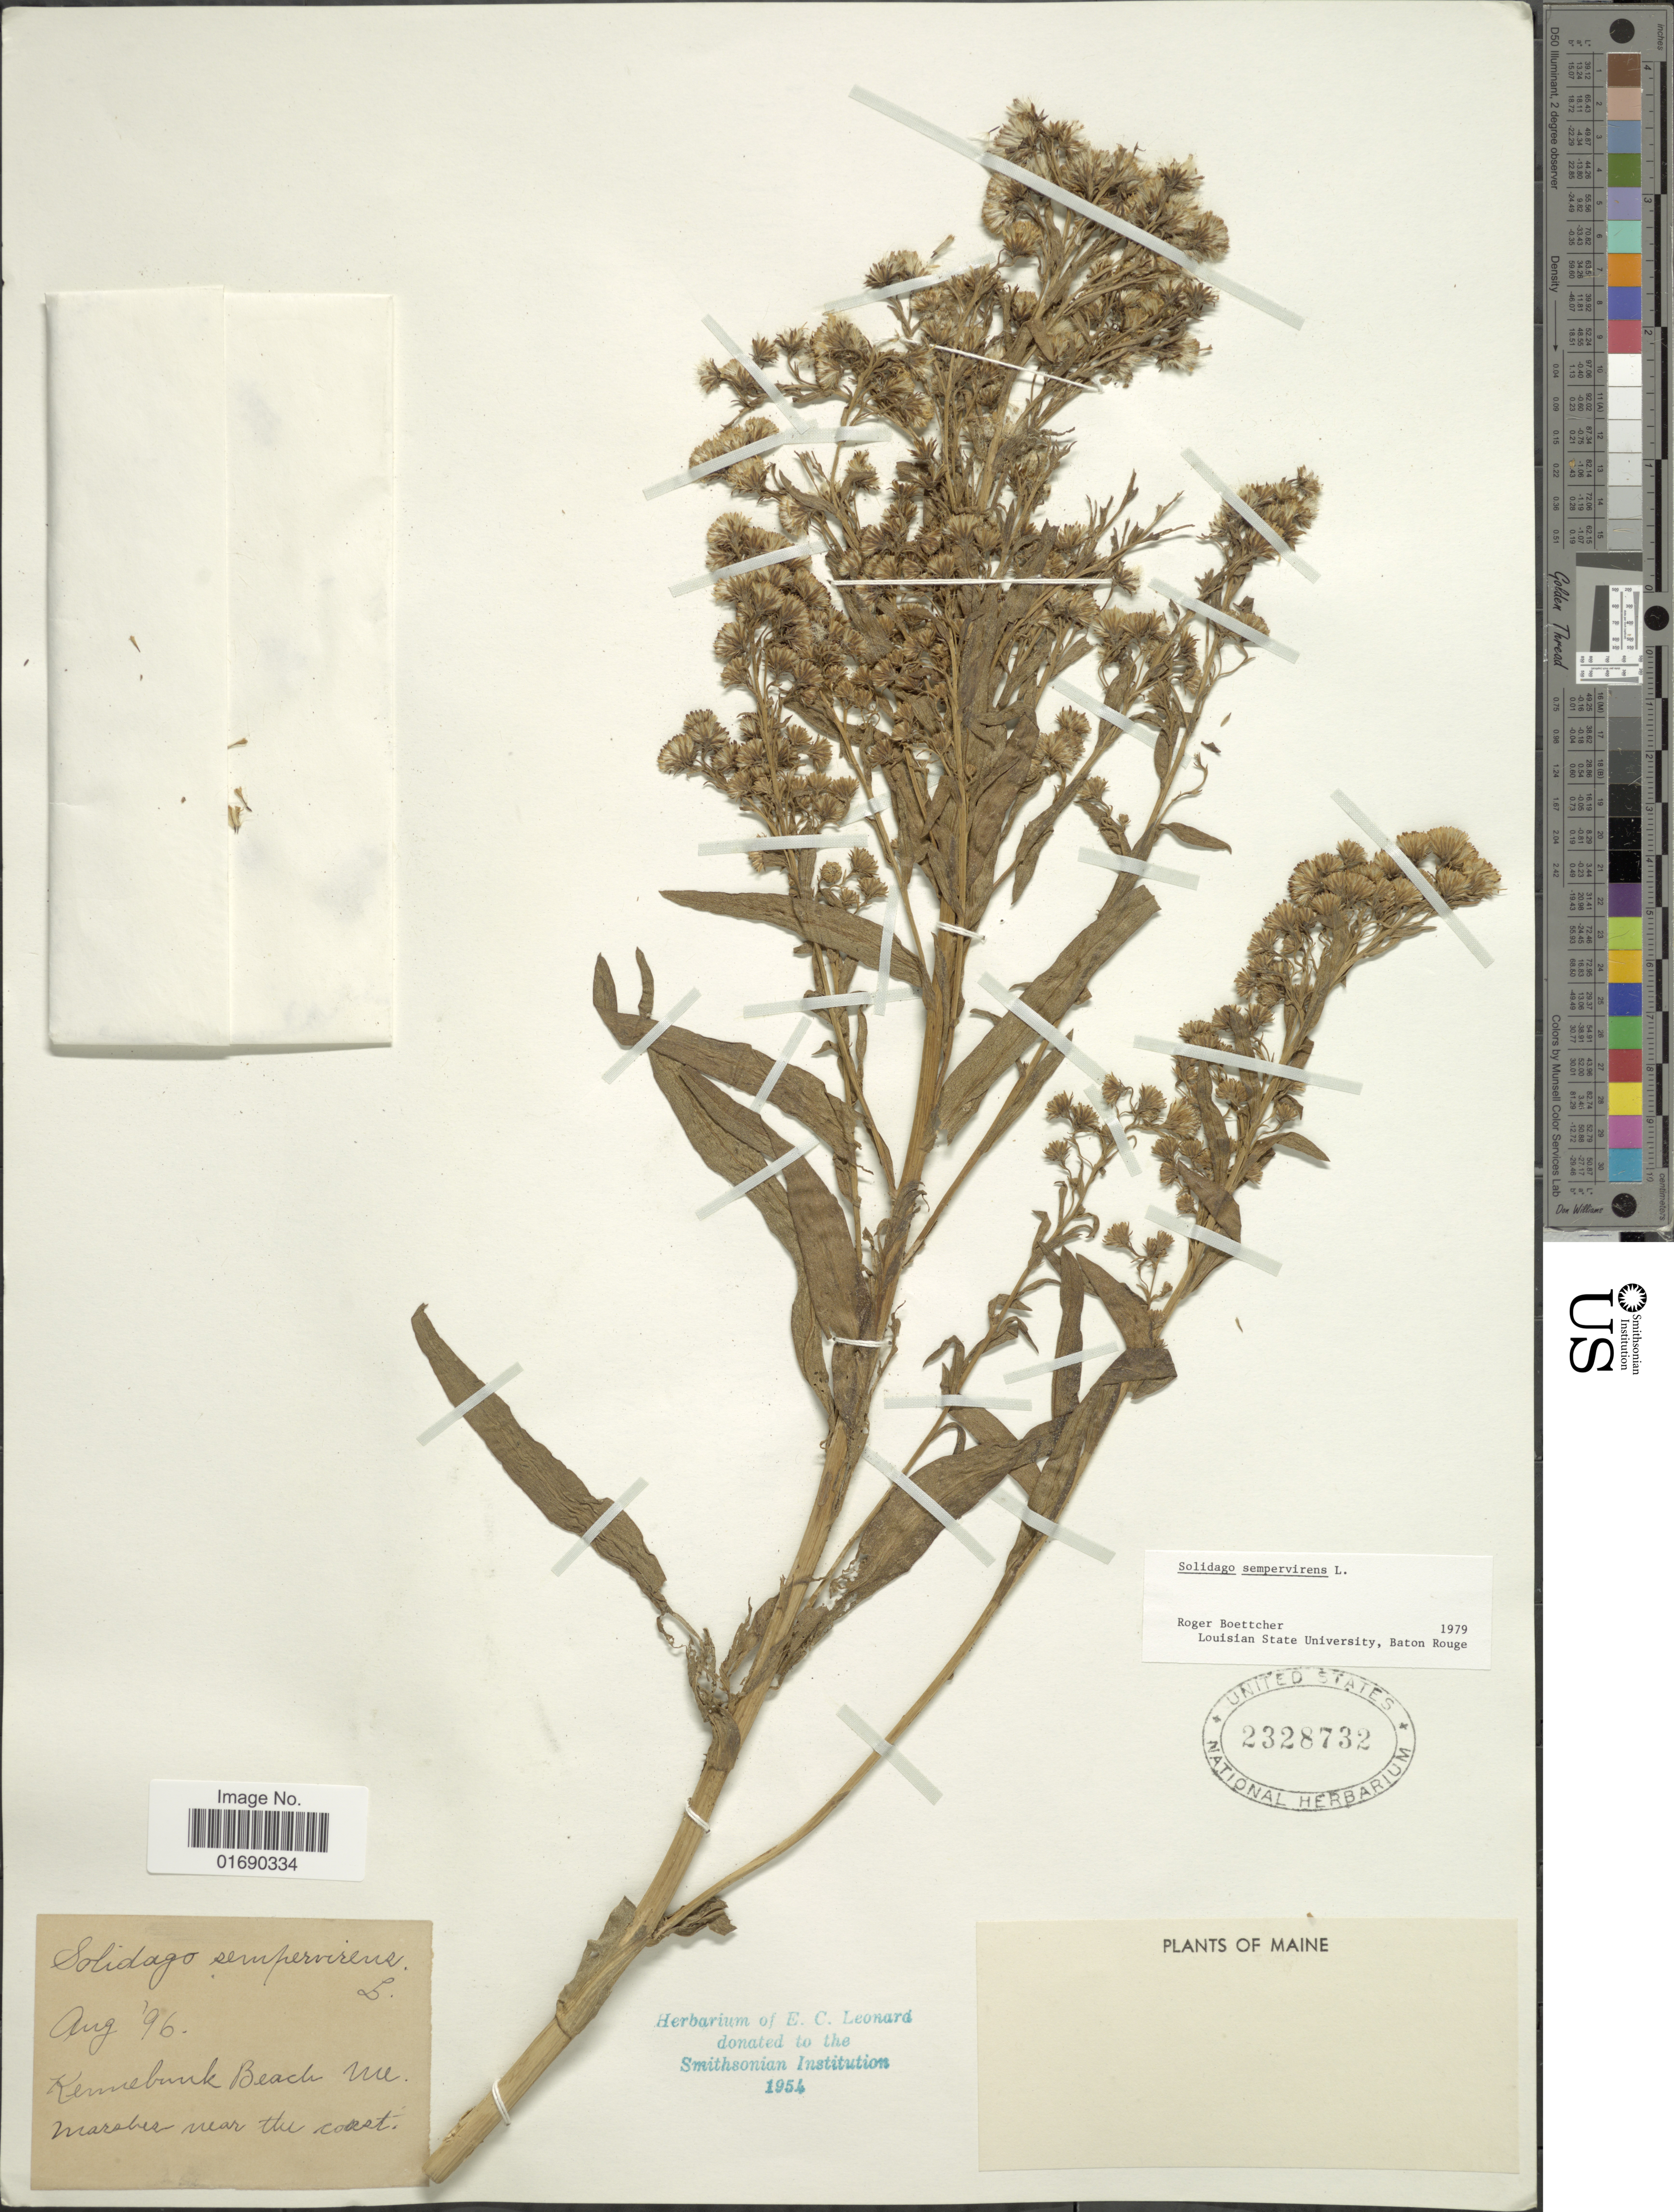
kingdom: Plantae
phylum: Tracheophyta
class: Magnoliopsida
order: Asterales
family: Asteraceae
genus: Solidago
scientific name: Solidago sempervirens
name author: L.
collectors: ex herb. E.C. Leonard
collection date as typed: Transcribed d/m/y: /8/96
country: United States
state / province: Maine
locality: Kennebank Beach, marshes near the coast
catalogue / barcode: US 2328732